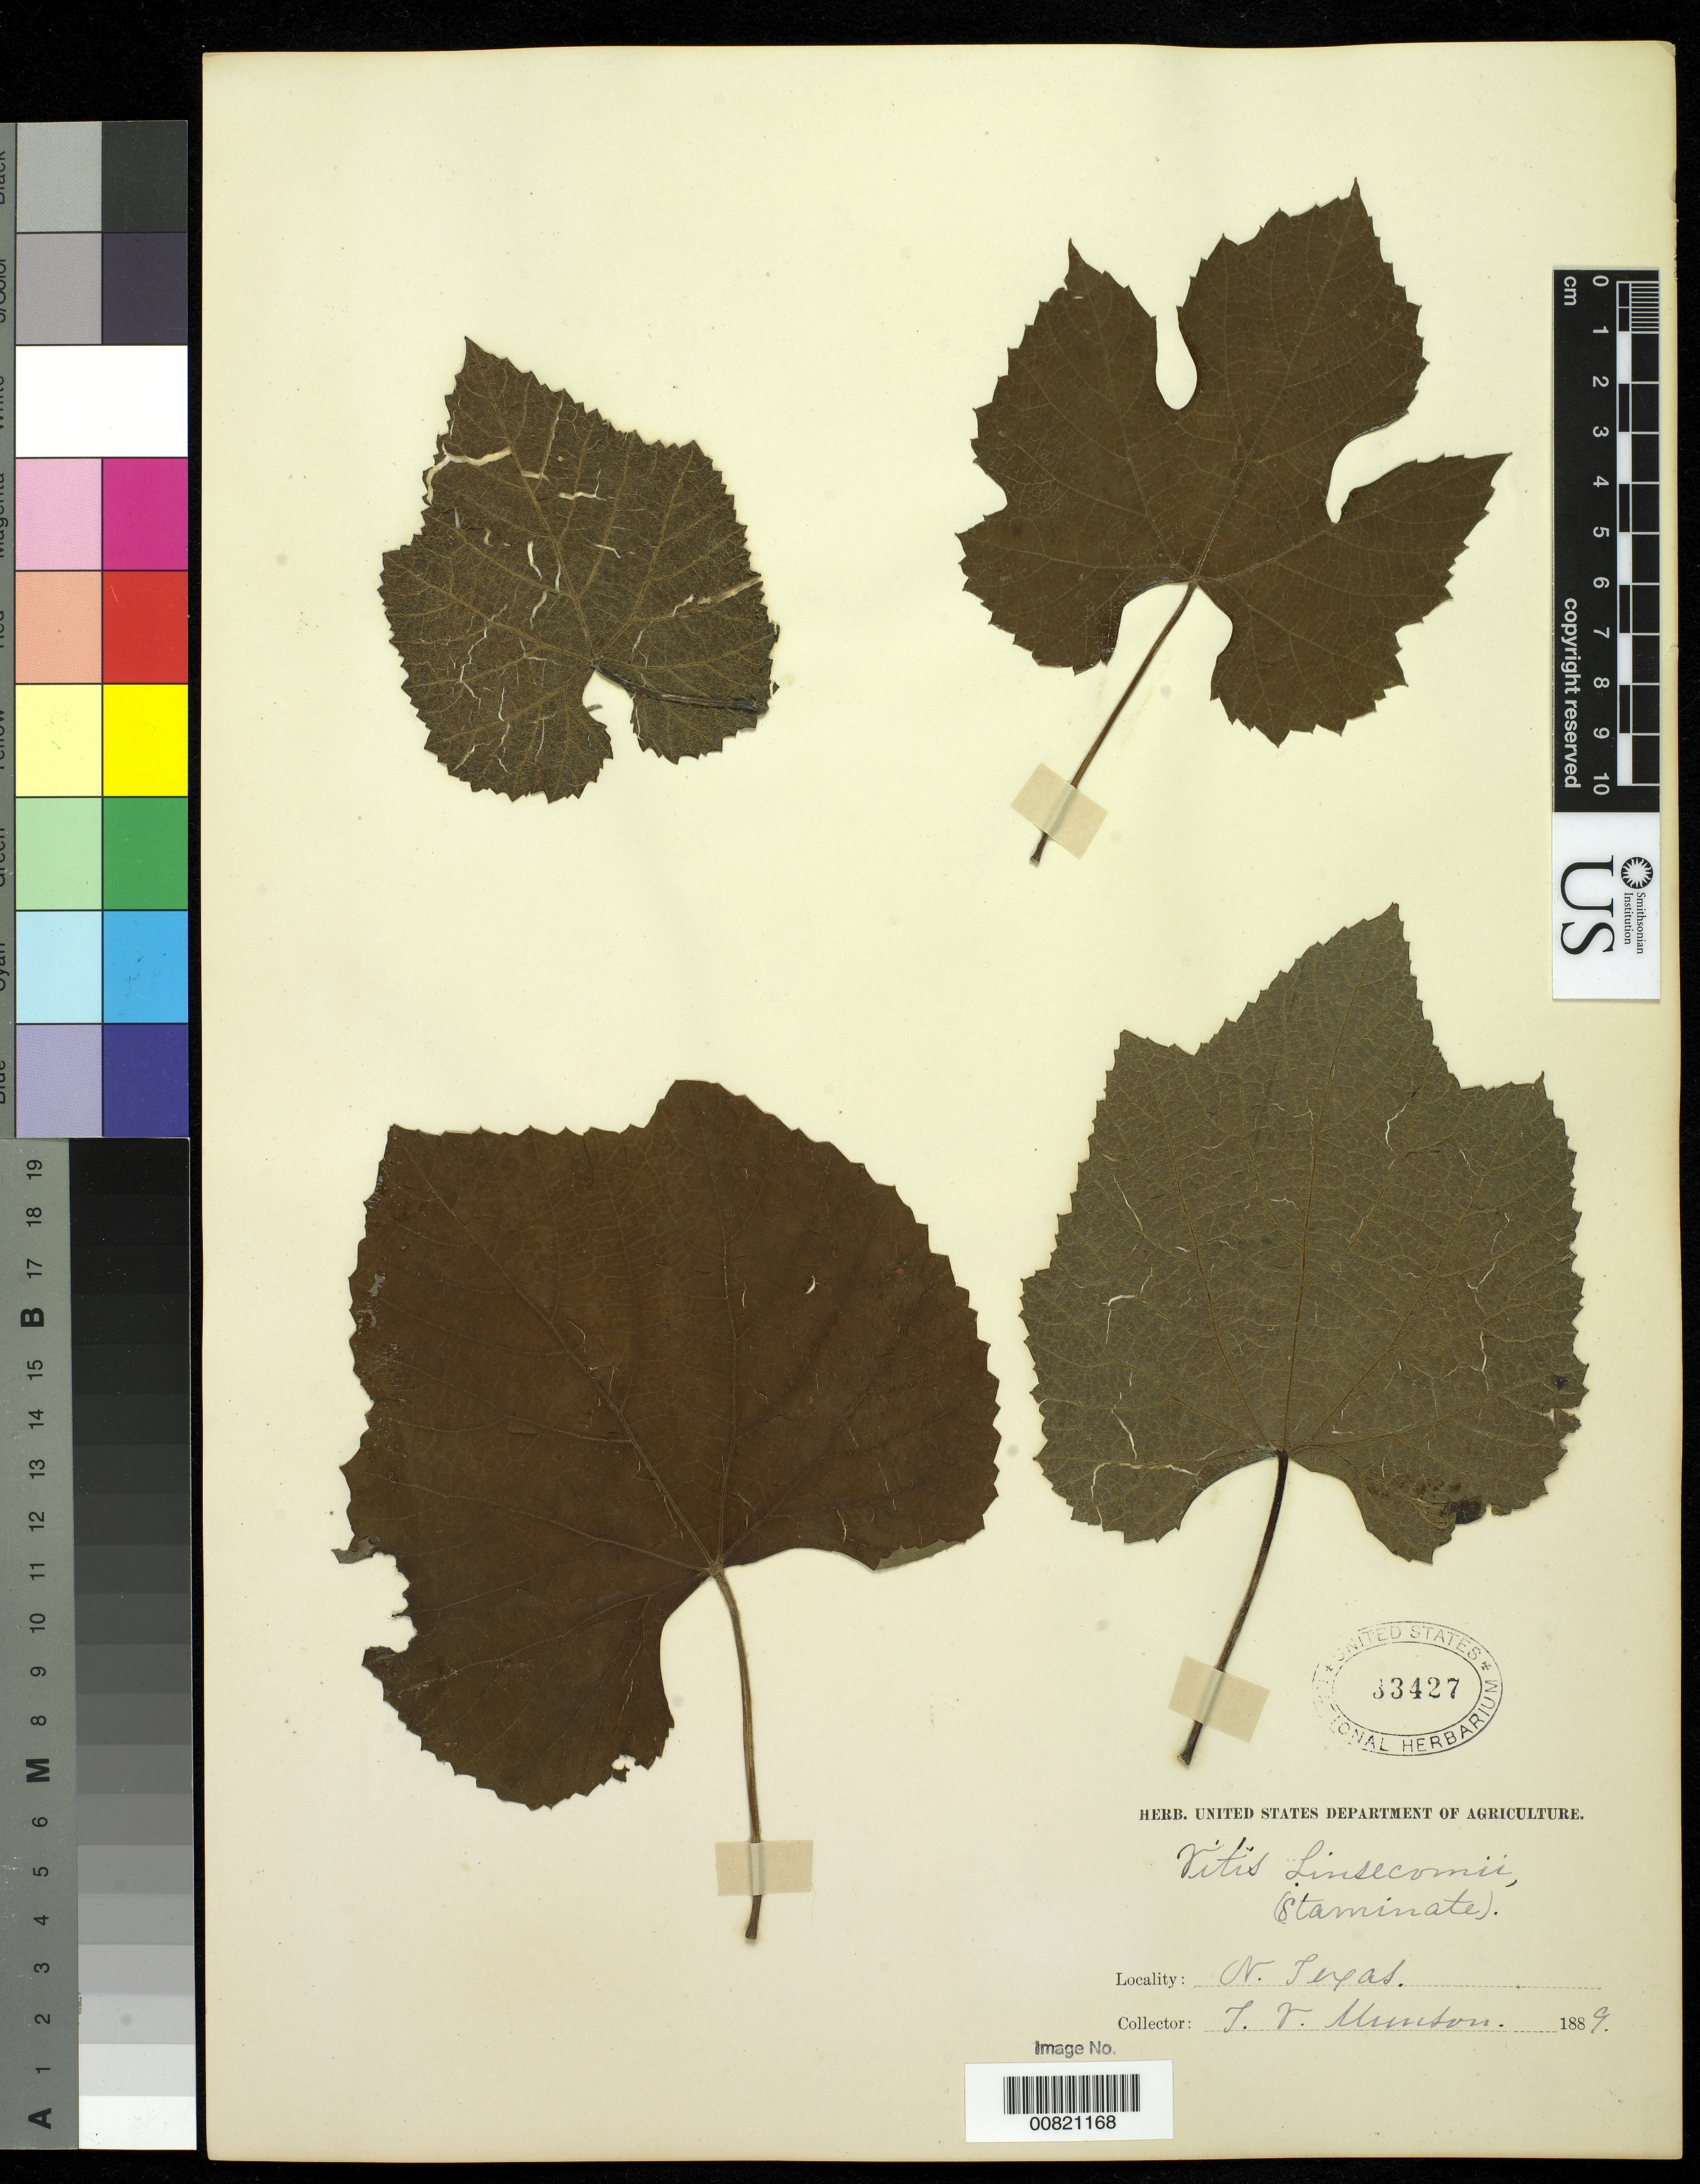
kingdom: Plantae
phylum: Tracheophyta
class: Magnoliopsida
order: Vitales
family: Vitaceae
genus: Vitis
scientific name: Vitis linsecomii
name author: Buckley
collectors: T. V. Munson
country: United States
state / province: Texas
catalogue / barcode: US 33427